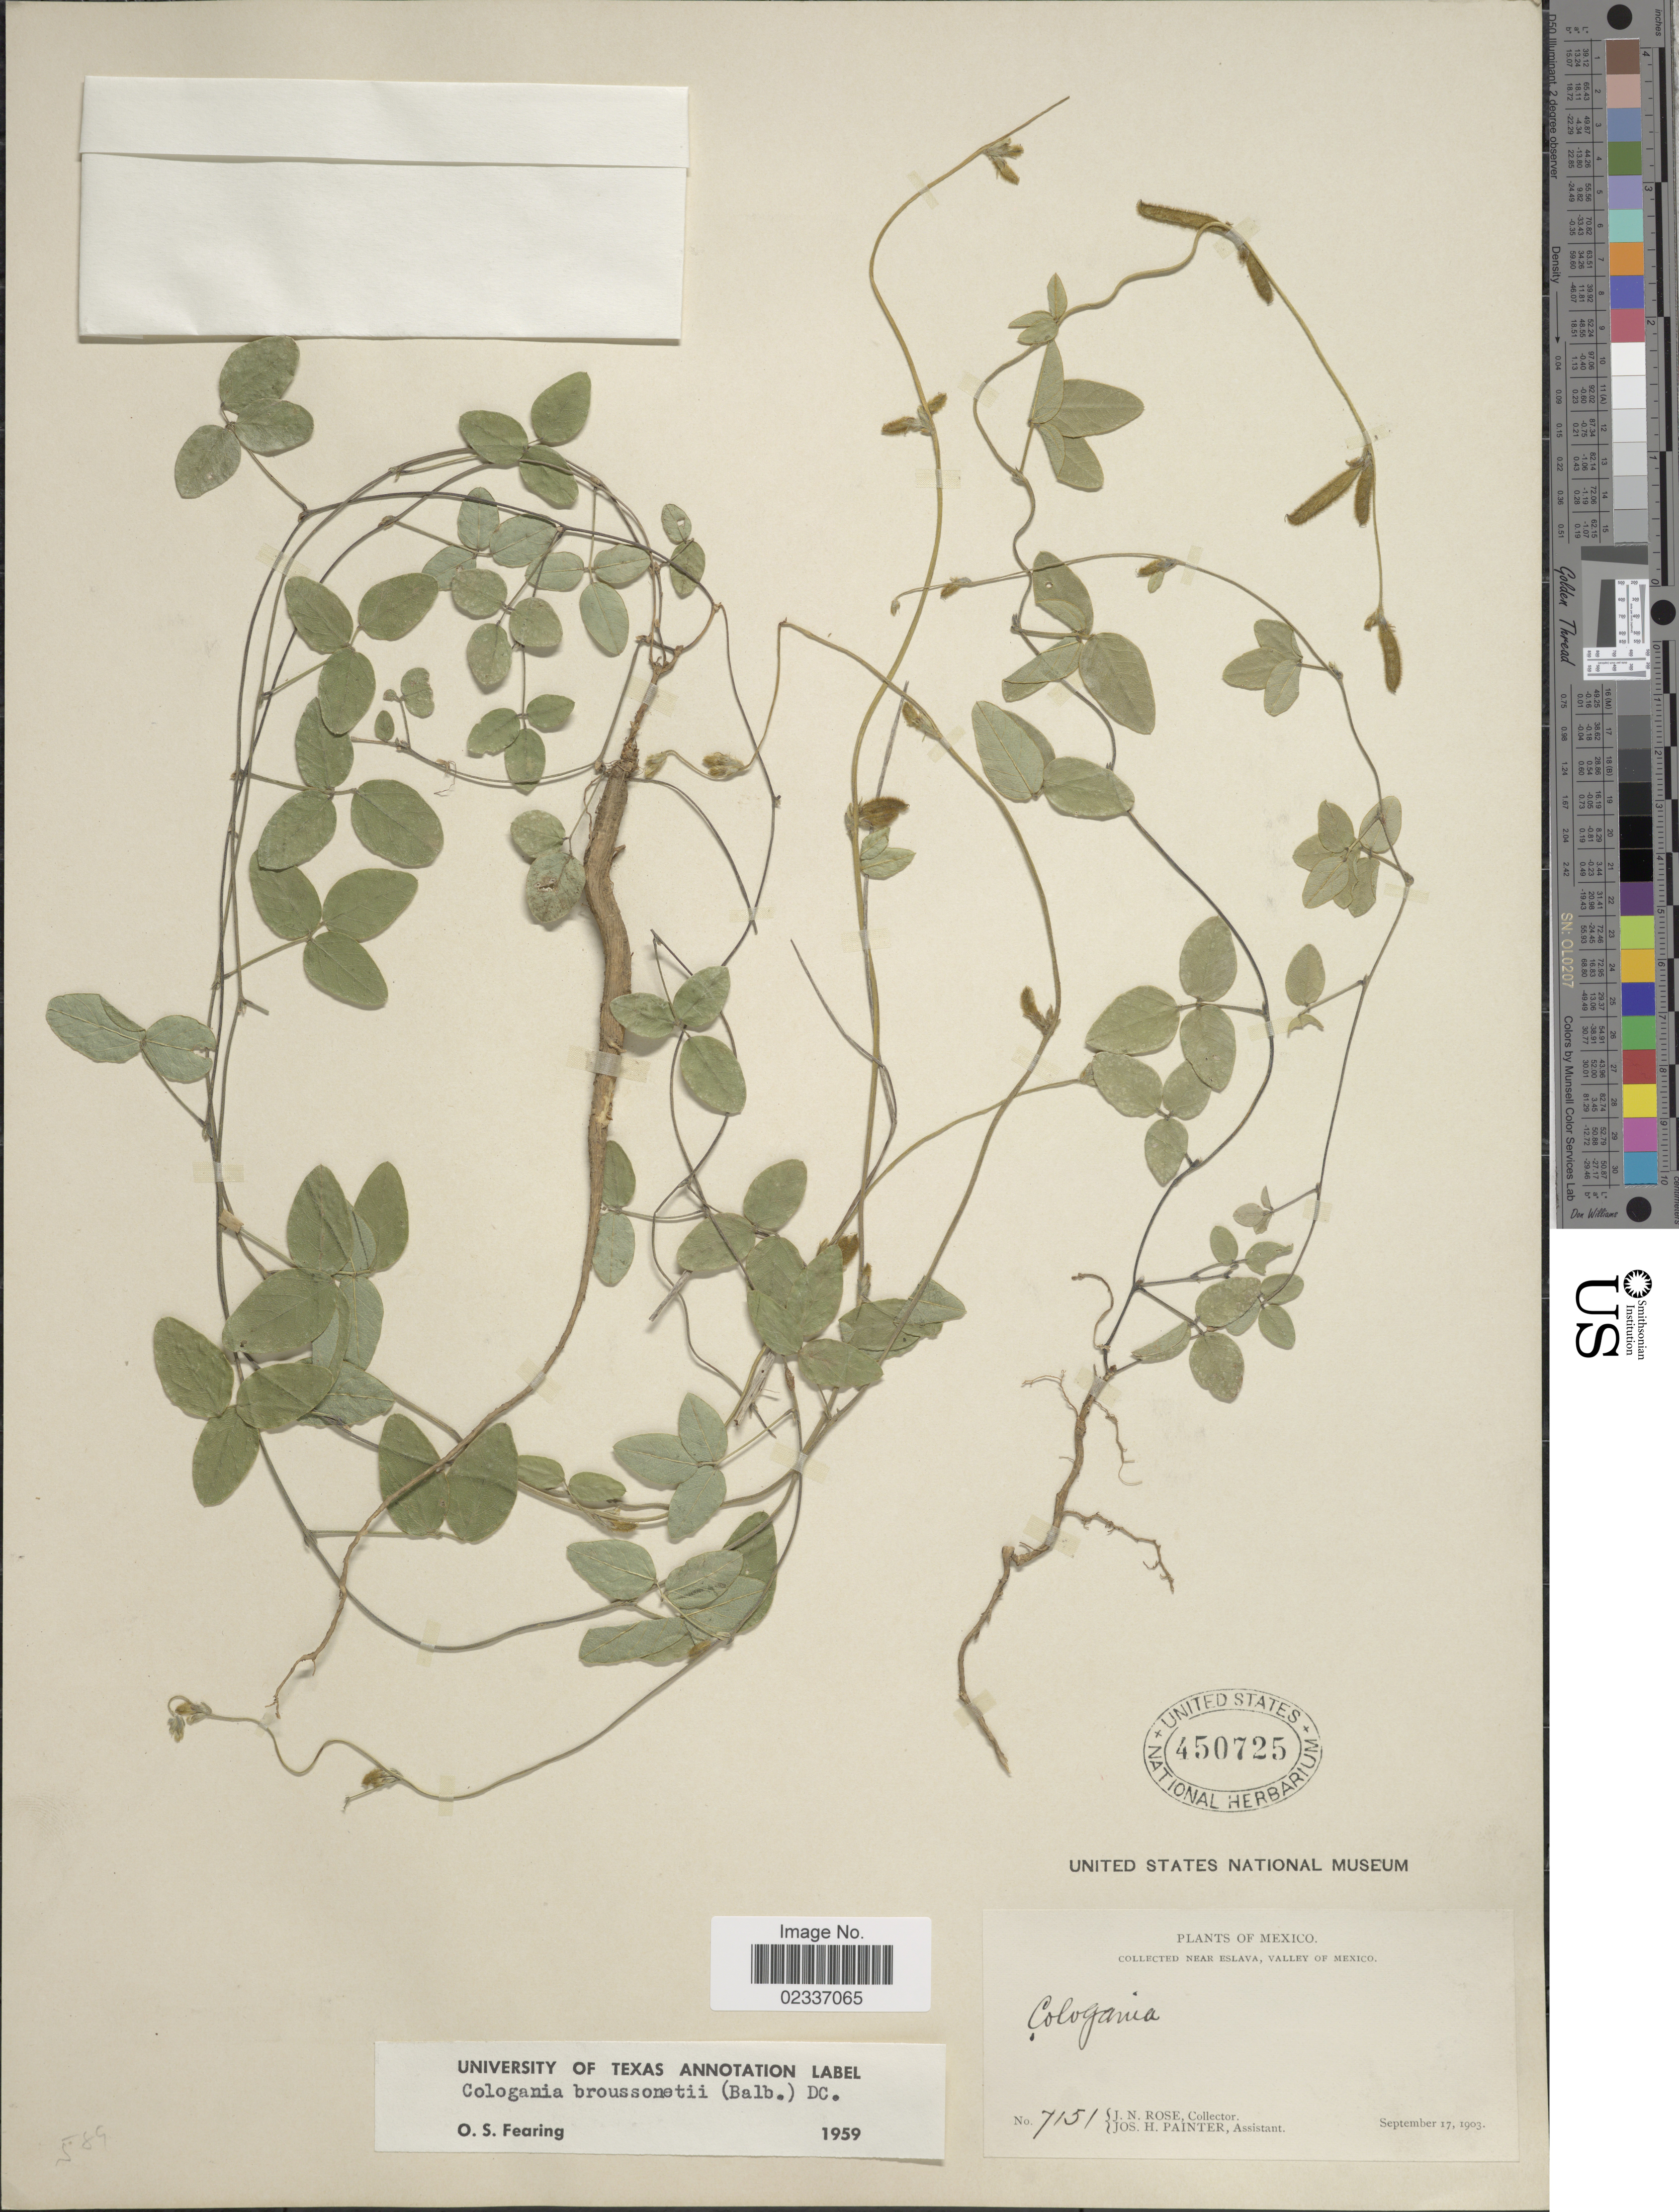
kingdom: Plantae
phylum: Tracheophyta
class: Magnoliopsida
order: Fabales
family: Fabaceae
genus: Cologania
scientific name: Cologania broussonetii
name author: (Balb.) DC.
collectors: J. N. Rose & J. H. Painter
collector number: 7151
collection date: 1903-09-17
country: Mexico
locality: Near Eslava, Valley of Mexico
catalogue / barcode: US 450725